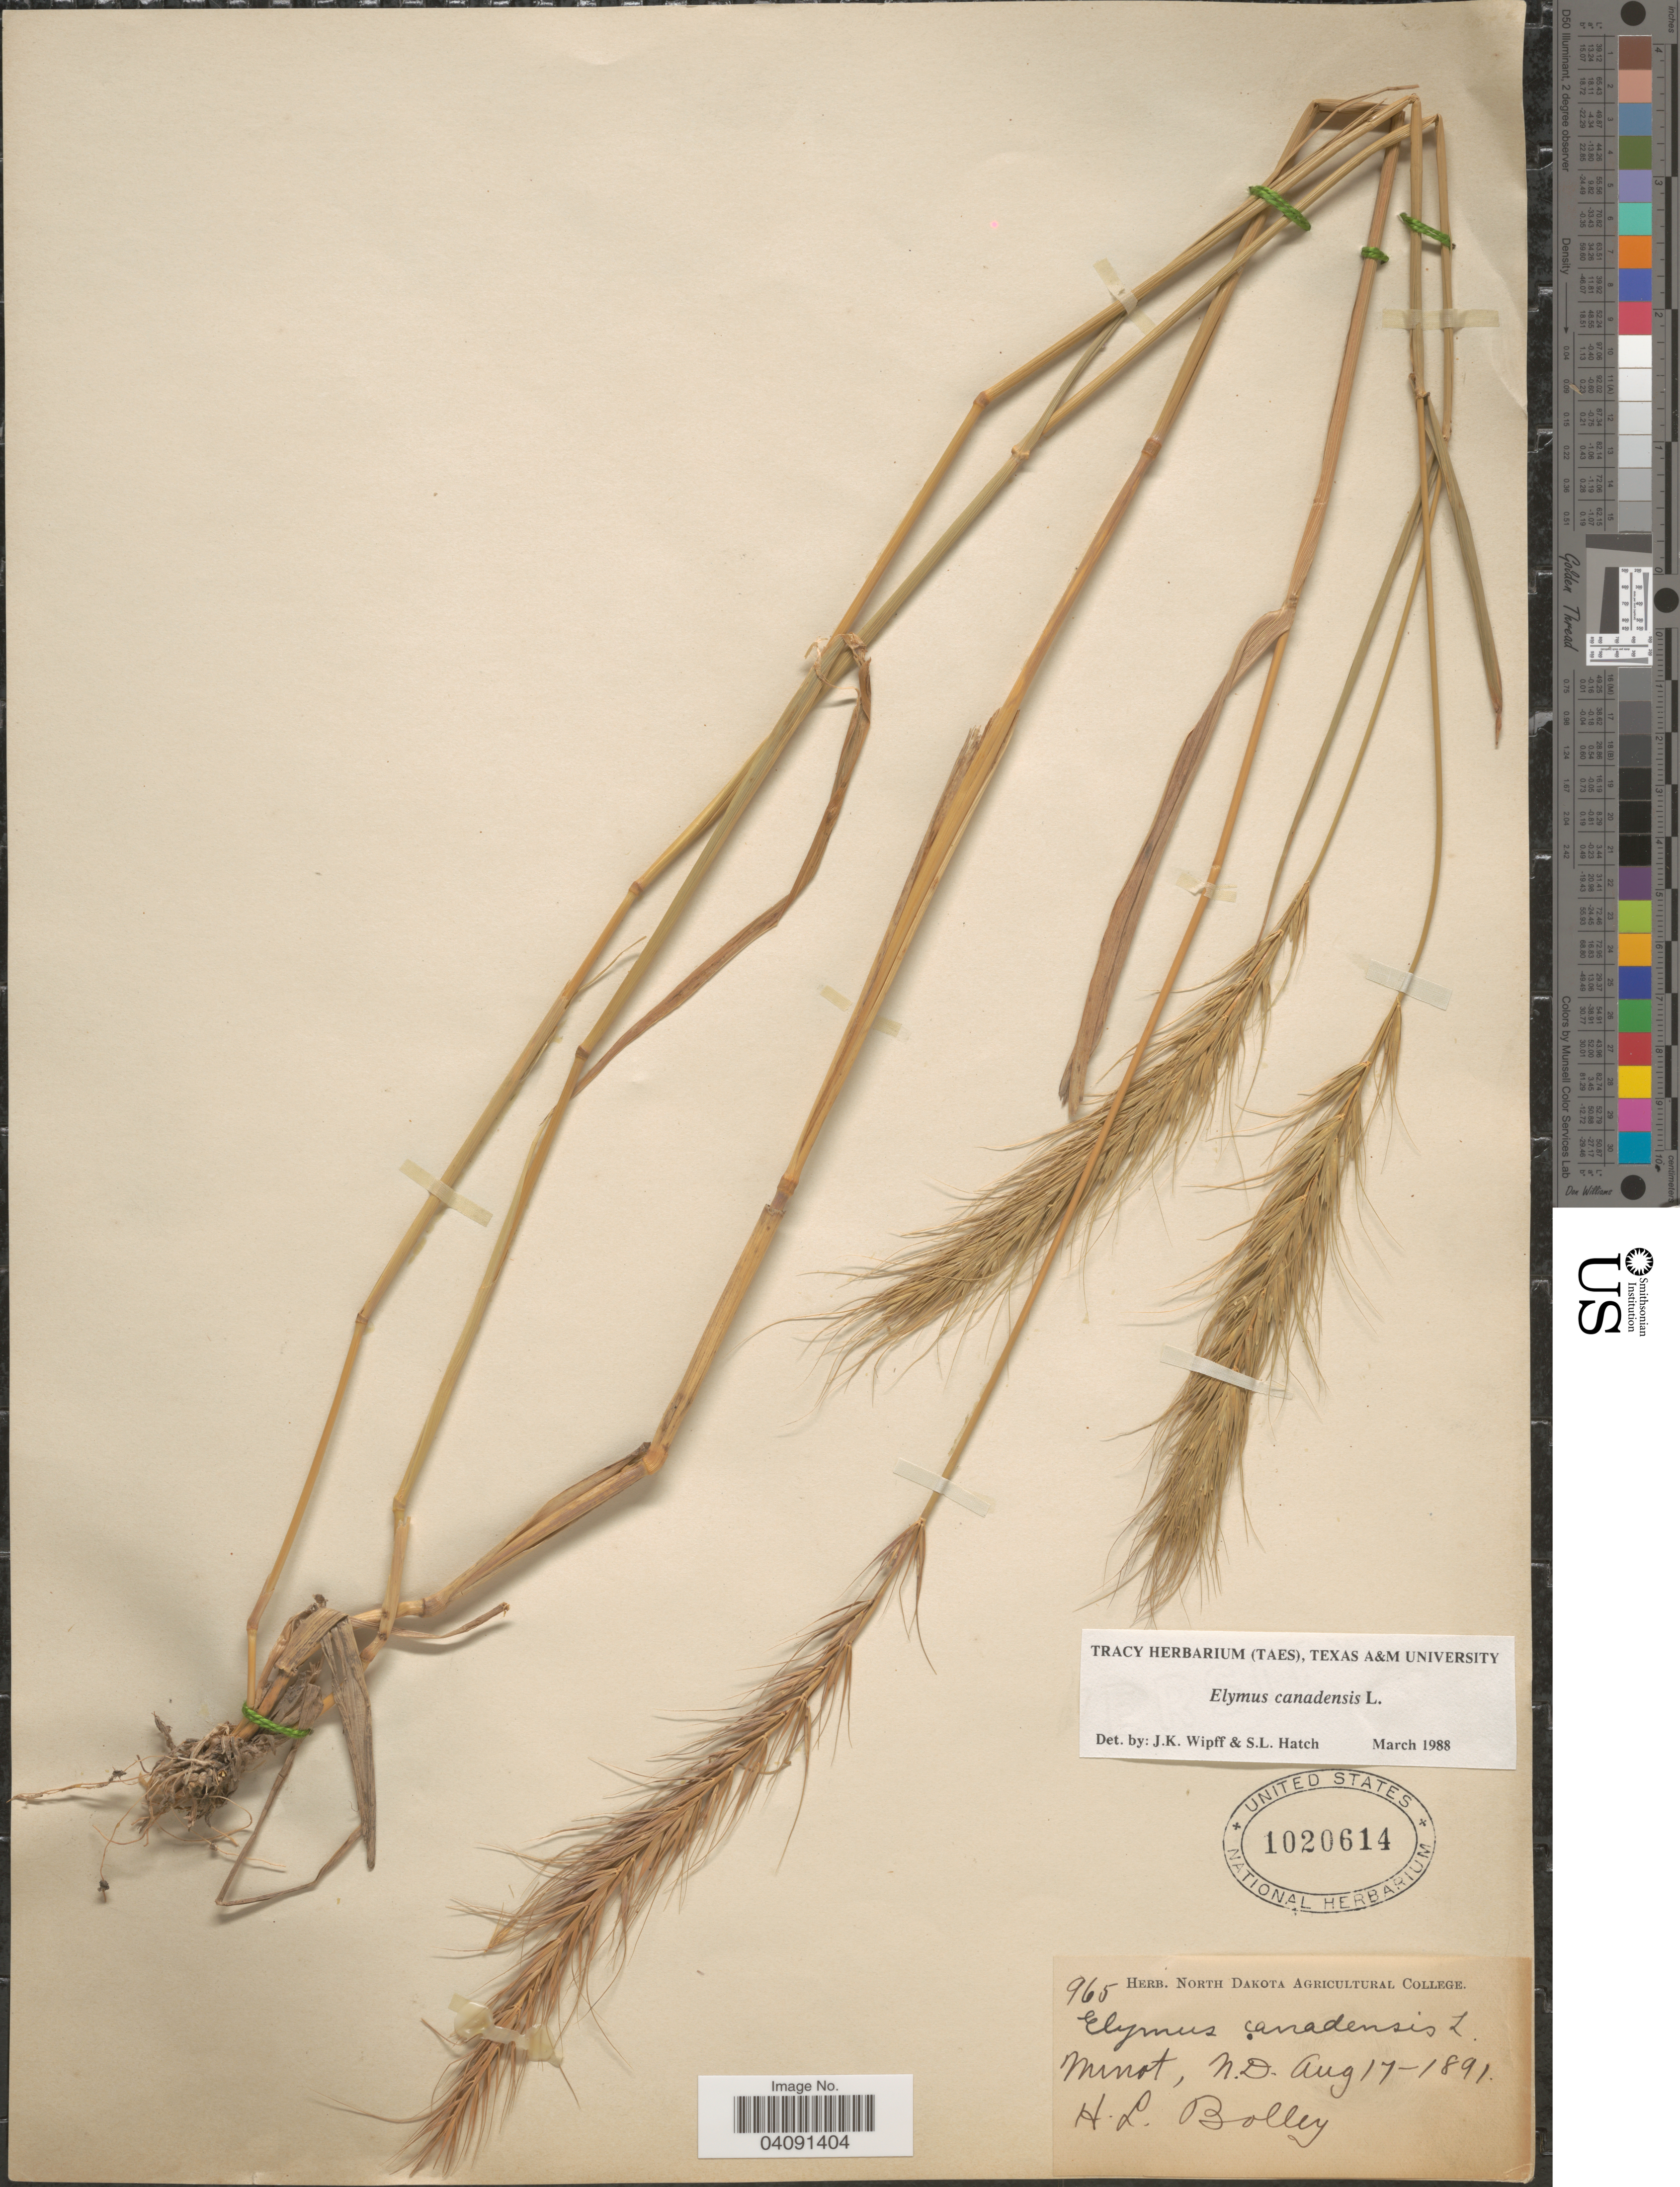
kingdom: Plantae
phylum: Tracheophyta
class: Liliopsida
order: Poales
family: Poaceae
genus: Elymus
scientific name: Elymus canadensis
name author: L.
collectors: H. Bolley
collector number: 965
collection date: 1891-08-17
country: United States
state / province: North Dakota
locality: Minot.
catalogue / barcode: US 1020614